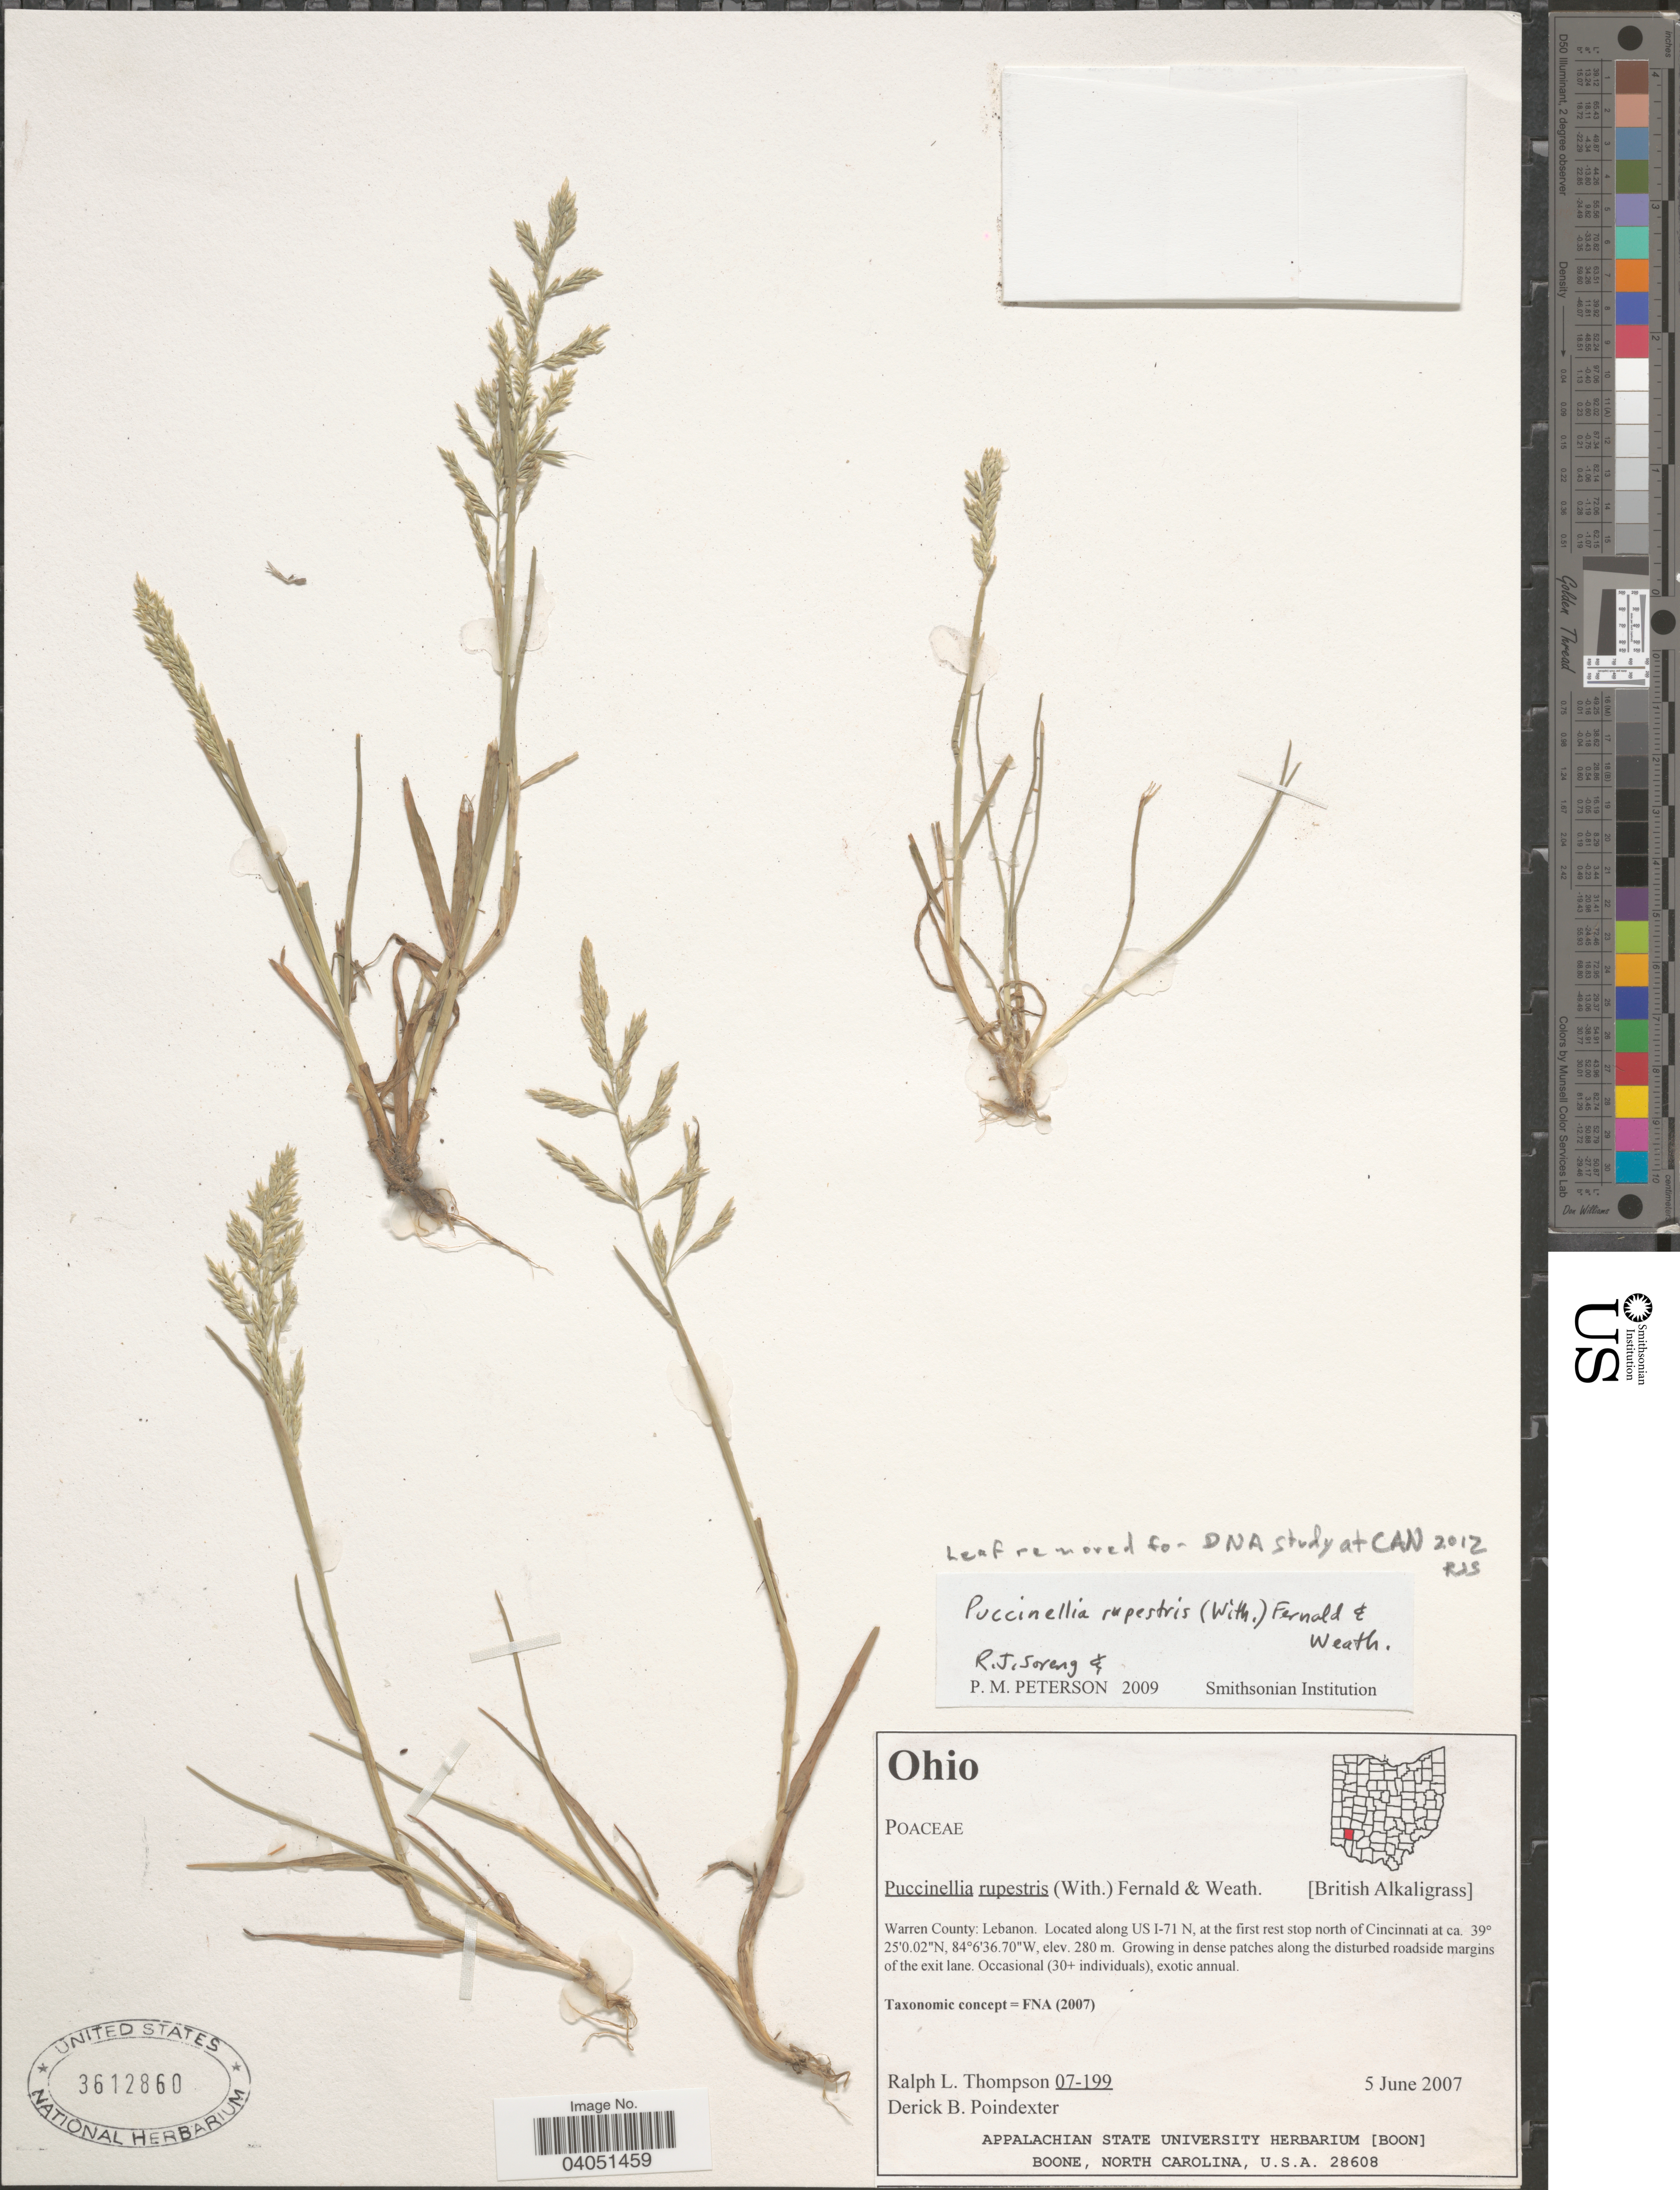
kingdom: Plantae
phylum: Tracheophyta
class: Liliopsida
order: Poales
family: Poaceae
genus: Puccinellia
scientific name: Puccinellia rupestris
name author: (With.) Fernald & Weath.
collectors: R. L. Thompson & D. Poindexter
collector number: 07-199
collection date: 2007-06-05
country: United States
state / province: Ohio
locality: Warren County: Lebanon. Located along US I-71 N, at the first rest stop north of Cincinnati.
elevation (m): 280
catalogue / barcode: US 3612860